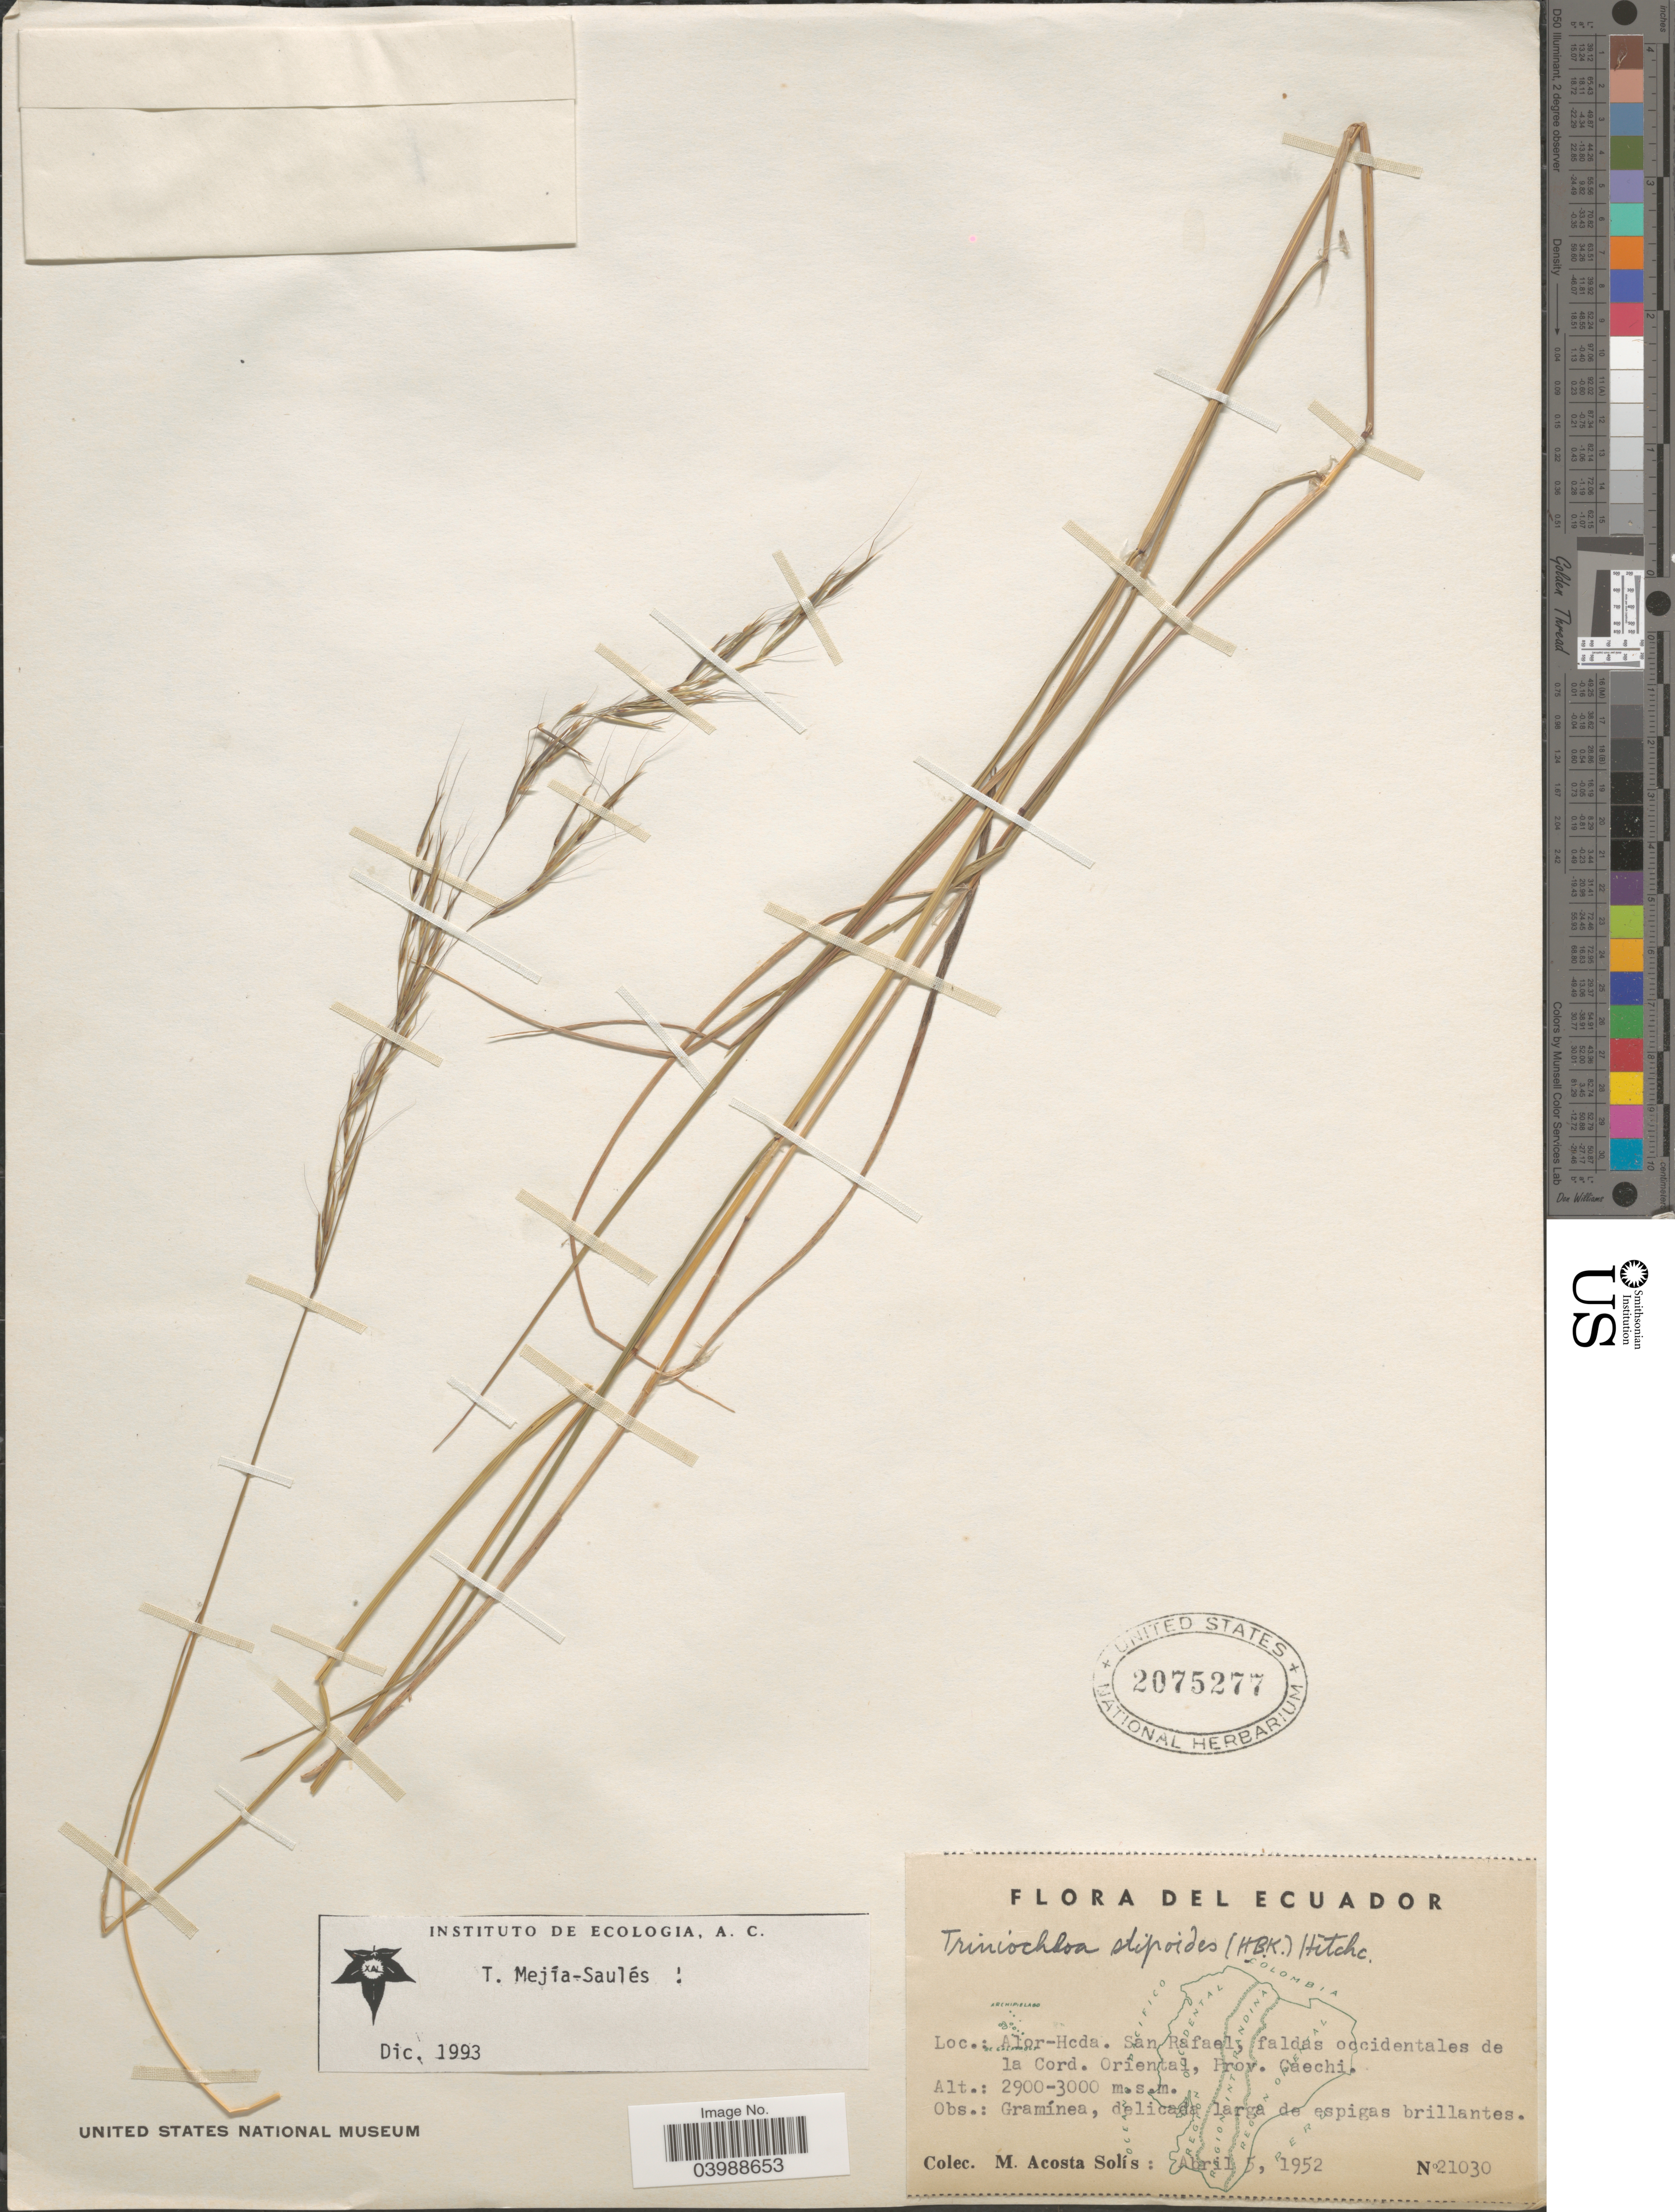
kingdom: Plantae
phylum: Tracheophyta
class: Liliopsida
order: Poales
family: Poaceae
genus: Triniochloa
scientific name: Triniochloa stipoides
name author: (Kunth) Hitchc.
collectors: M. Acosta Solis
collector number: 21030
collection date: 1952-04-05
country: Ecuador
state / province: Carchi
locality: Alor-Hcda. San Rafael, faldas occidentales de la Cord. Oriental, Prov. Caechi.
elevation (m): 2900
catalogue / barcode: US 2075277